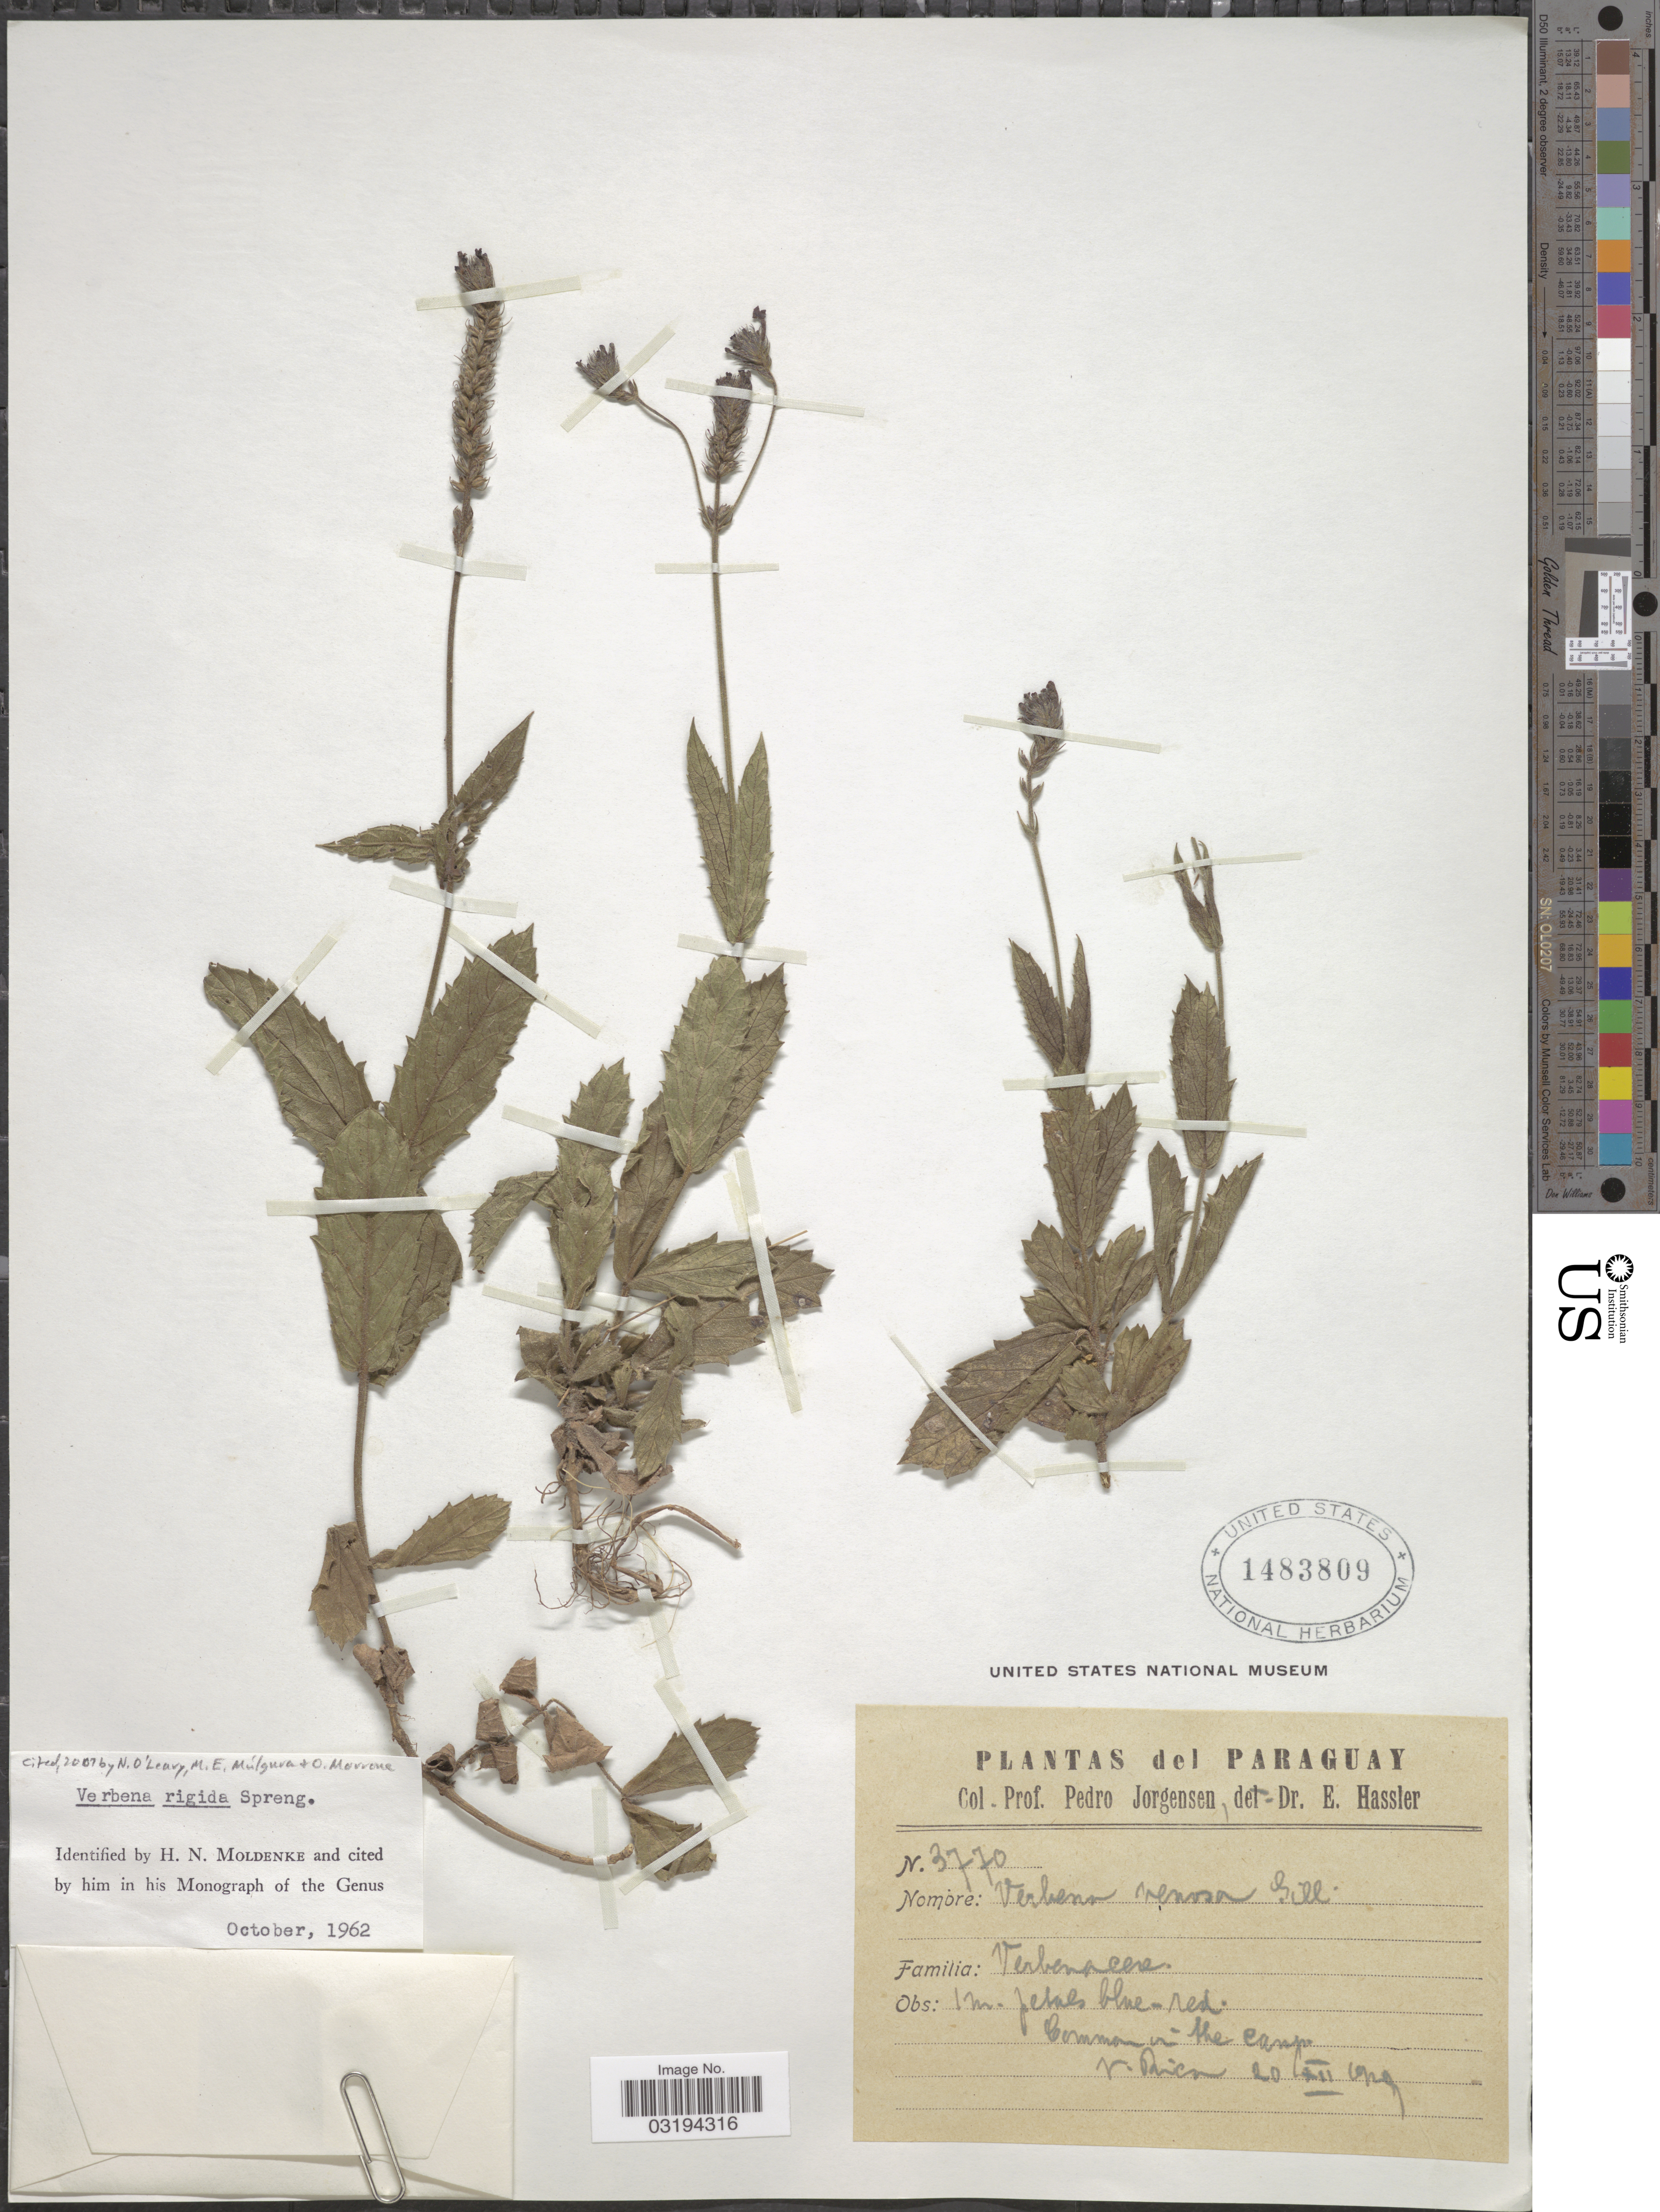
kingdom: Plantae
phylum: Tracheophyta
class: Magnoliopsida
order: Lamiales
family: Verbenaceae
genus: Verbena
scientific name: Verbena rigida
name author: Spreng.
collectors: P. Jörgensen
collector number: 3770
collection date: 1929-12-20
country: Paraguay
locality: V. Rica.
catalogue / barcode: US 1483809